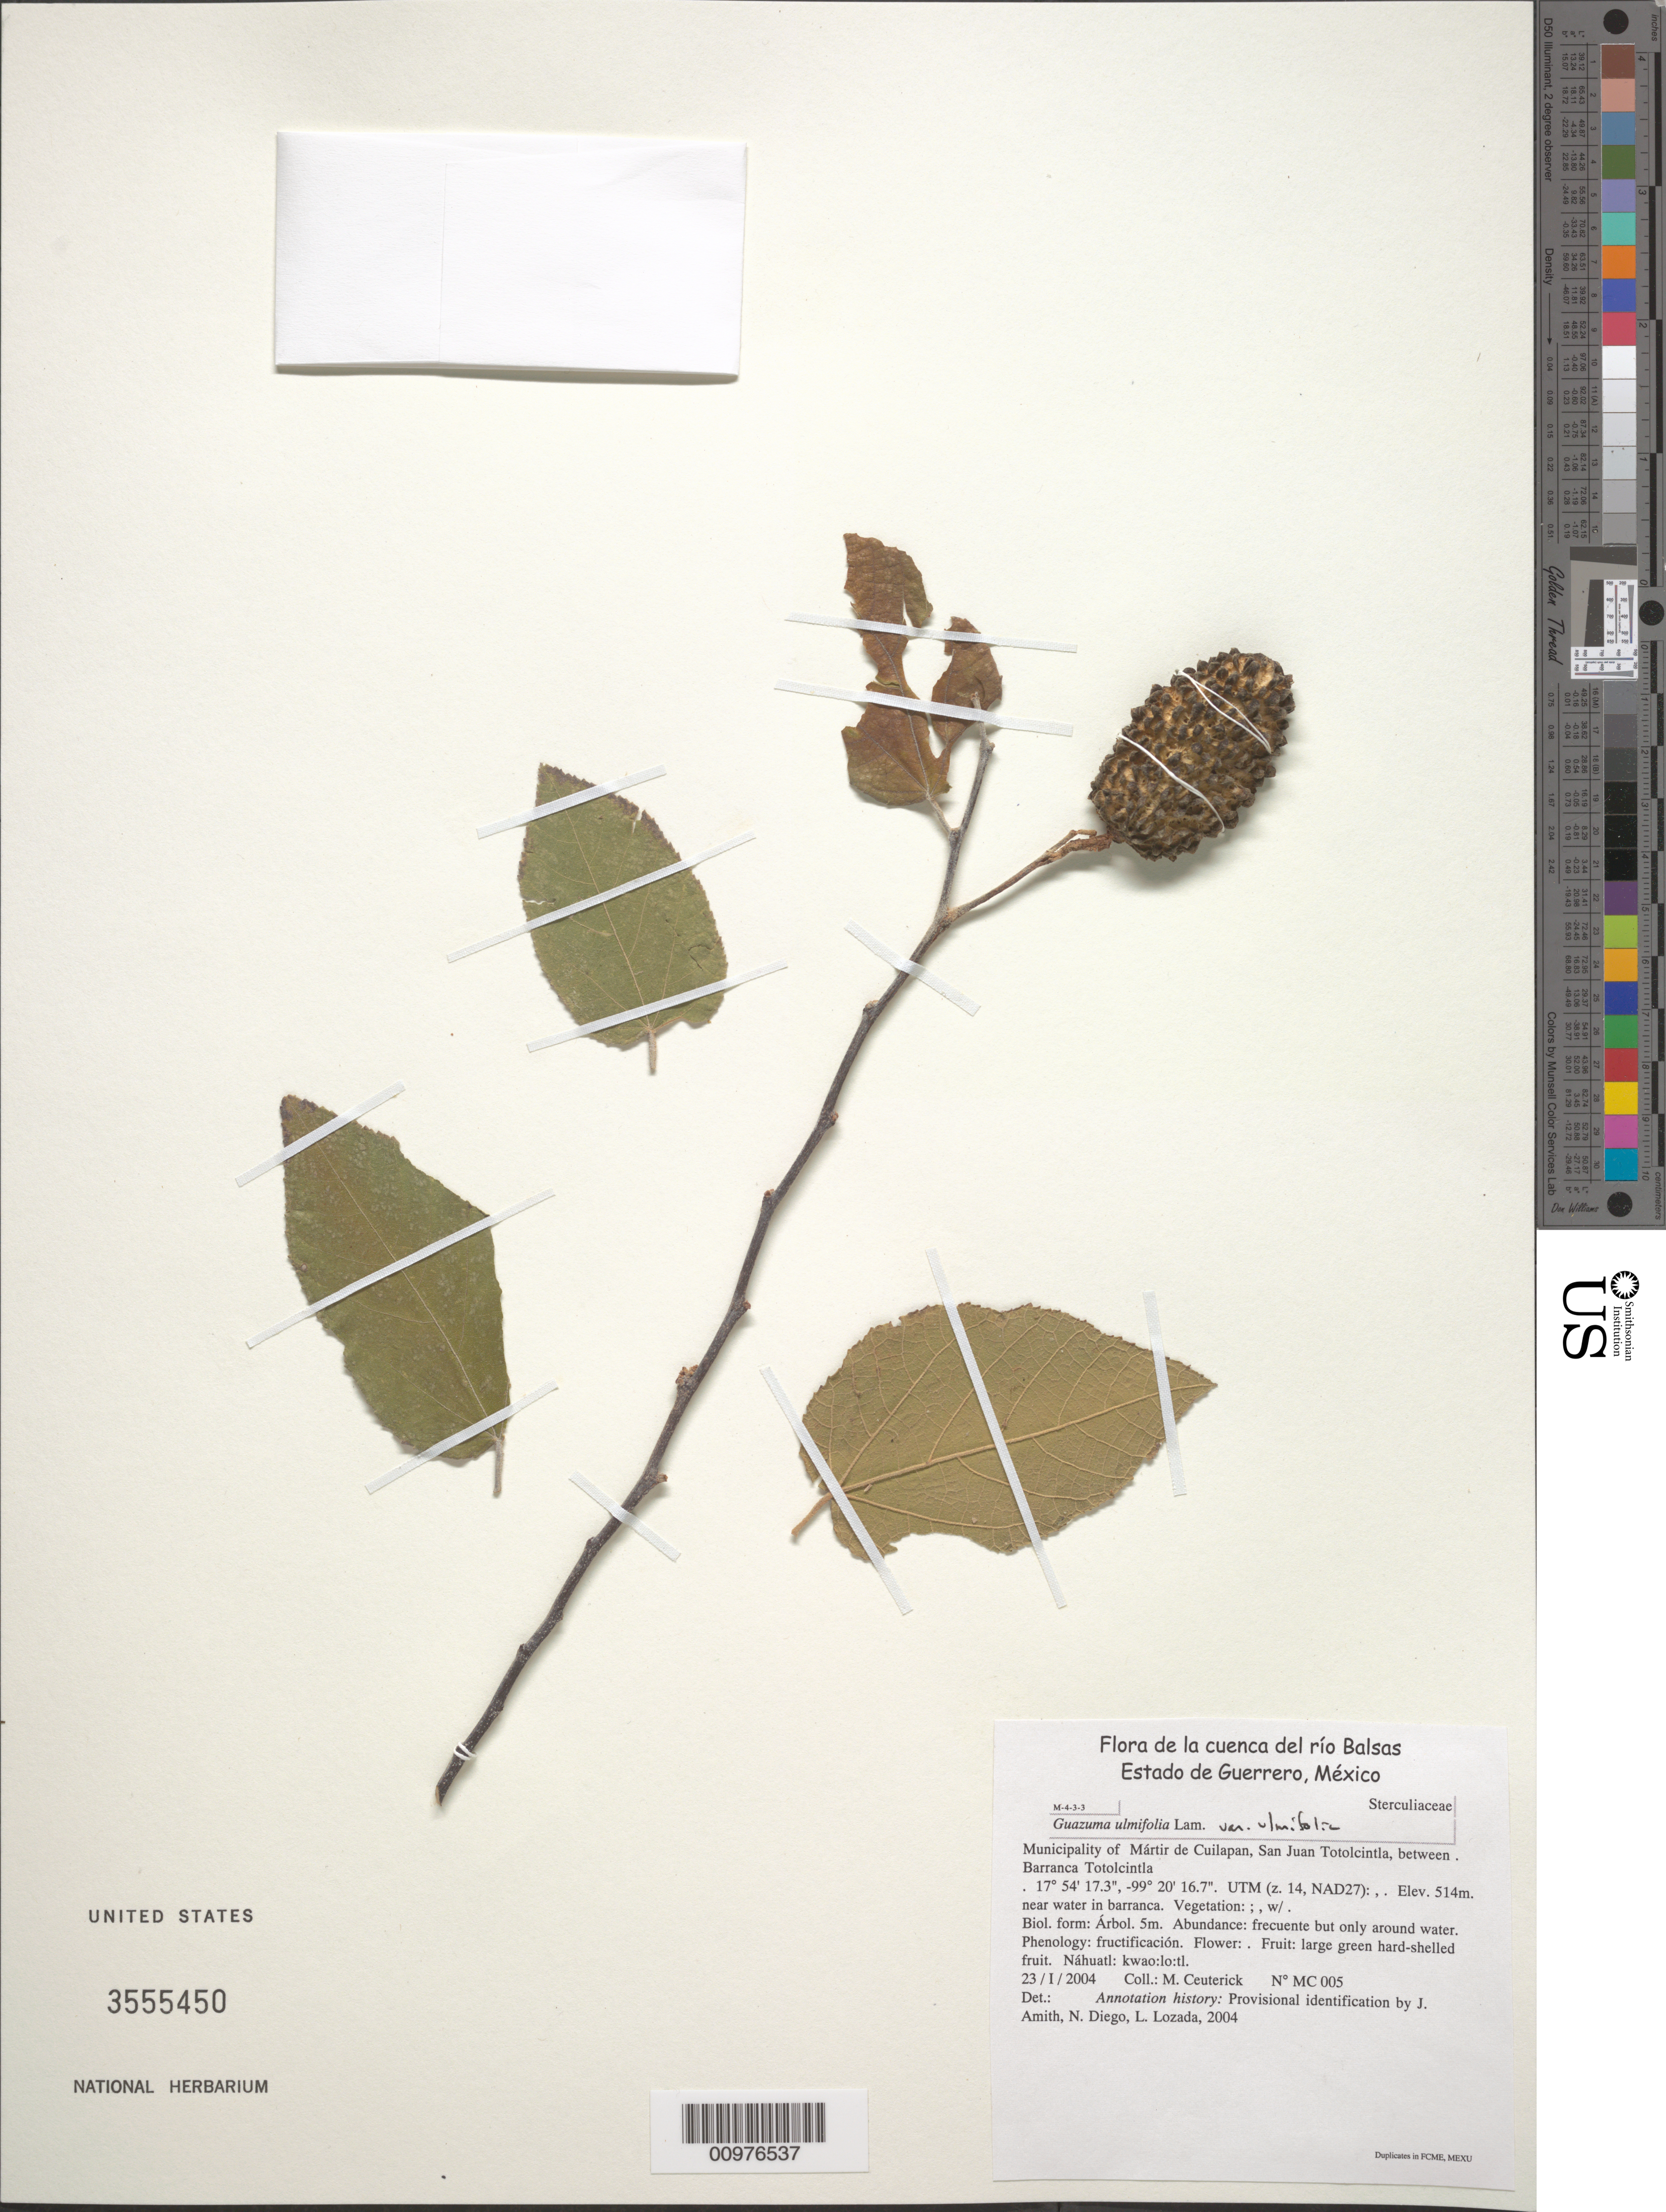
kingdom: Plantae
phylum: Tracheophyta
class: Magnoliopsida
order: Malvales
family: Malvaceae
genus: Guazuma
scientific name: Guazuma ulmifolia var. ulmifolia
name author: Lam.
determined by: Dorr, L. J., (BOT), Smithsonian Institution - National Museum of Natural History (UNITED STATES)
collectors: M. Ceuterick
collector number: MC 005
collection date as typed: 23 Jan 2004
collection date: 2004-01-23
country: Mexico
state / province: Guerrero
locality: Mun. Mártir de Cuilapan, San Juan Totolcintla, between Barranca Totolcintla.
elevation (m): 514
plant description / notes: Common name: kwaolotl; Common name language: Náhuatl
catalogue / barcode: US 3555450